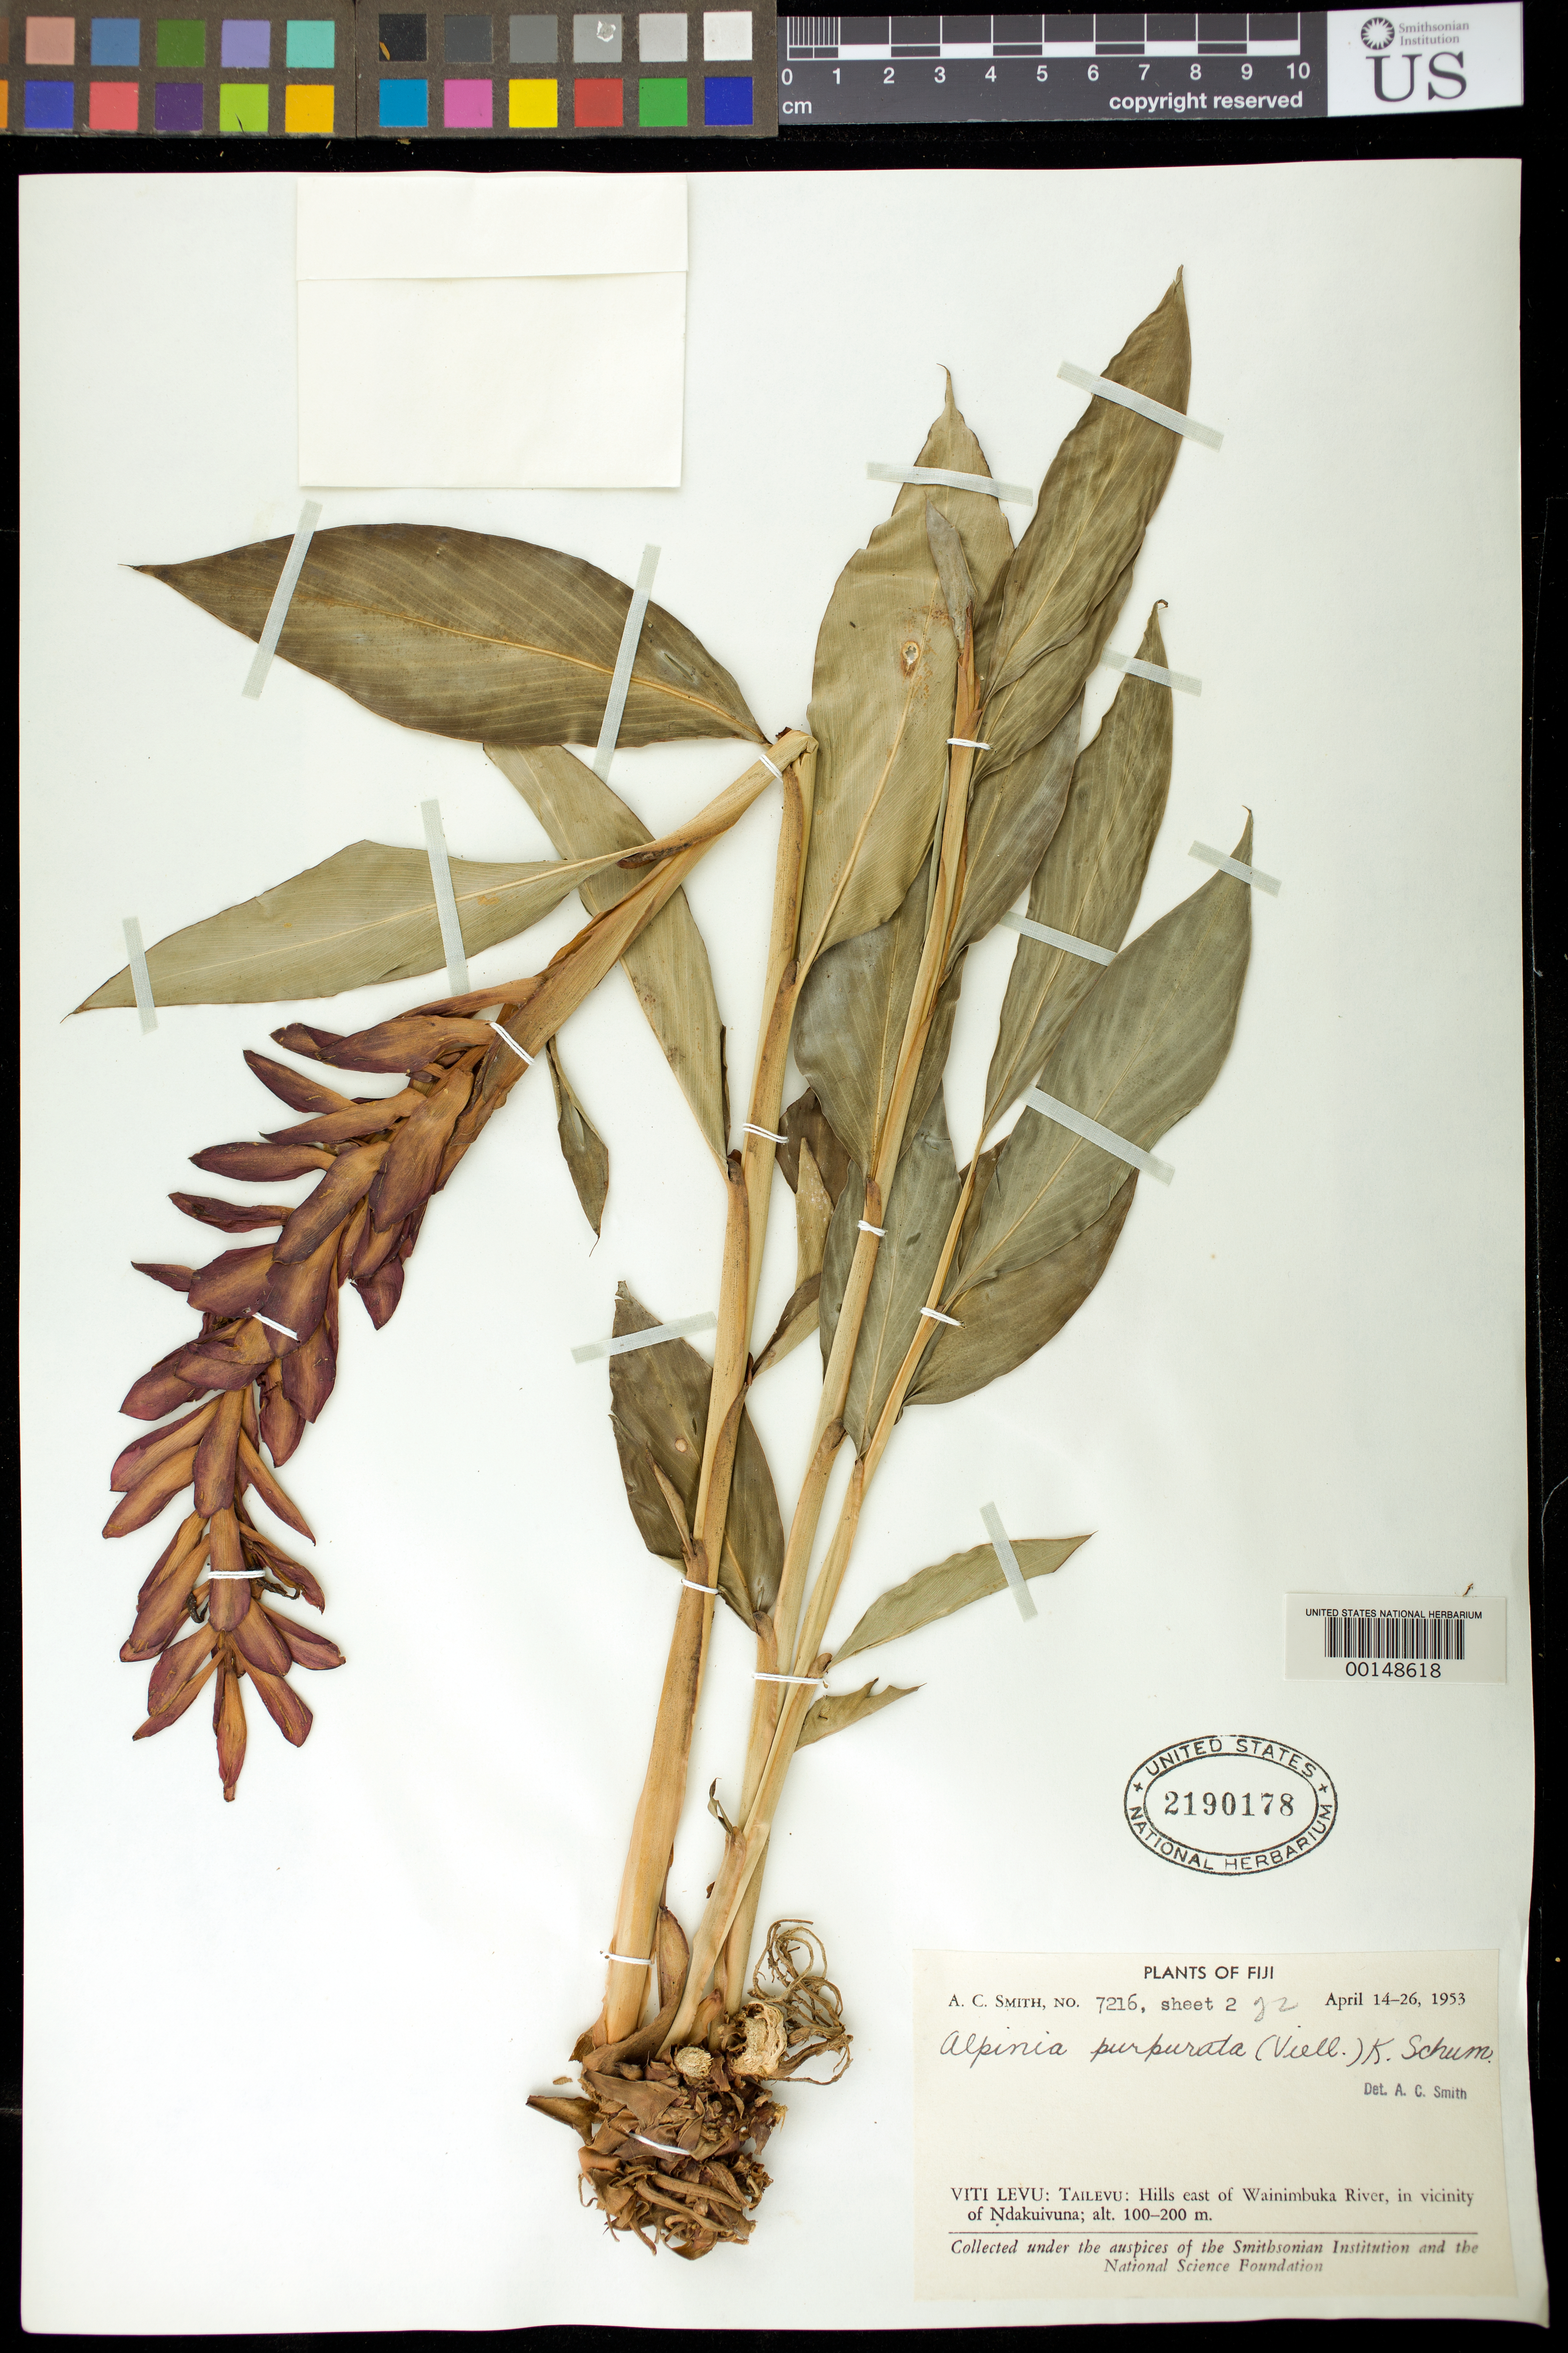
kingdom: Plantae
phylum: Tracheophyta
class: Liliopsida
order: Zingiberales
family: Zingiberaceae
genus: Alpinia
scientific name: Alpinia purpurata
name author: (Veill.) K. Schum.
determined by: Smith, A. C.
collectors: A. C. Smith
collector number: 7216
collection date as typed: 14 Apr 1953 to 26 Apr 1953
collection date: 1953-04-14/1953-04-26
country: Fiji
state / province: Central Division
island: Viti Levu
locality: Tailevu, hills E of Wainimbuka River, in vicinity of Ndakuivuna, Tailevu.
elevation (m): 100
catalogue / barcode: US 2190178